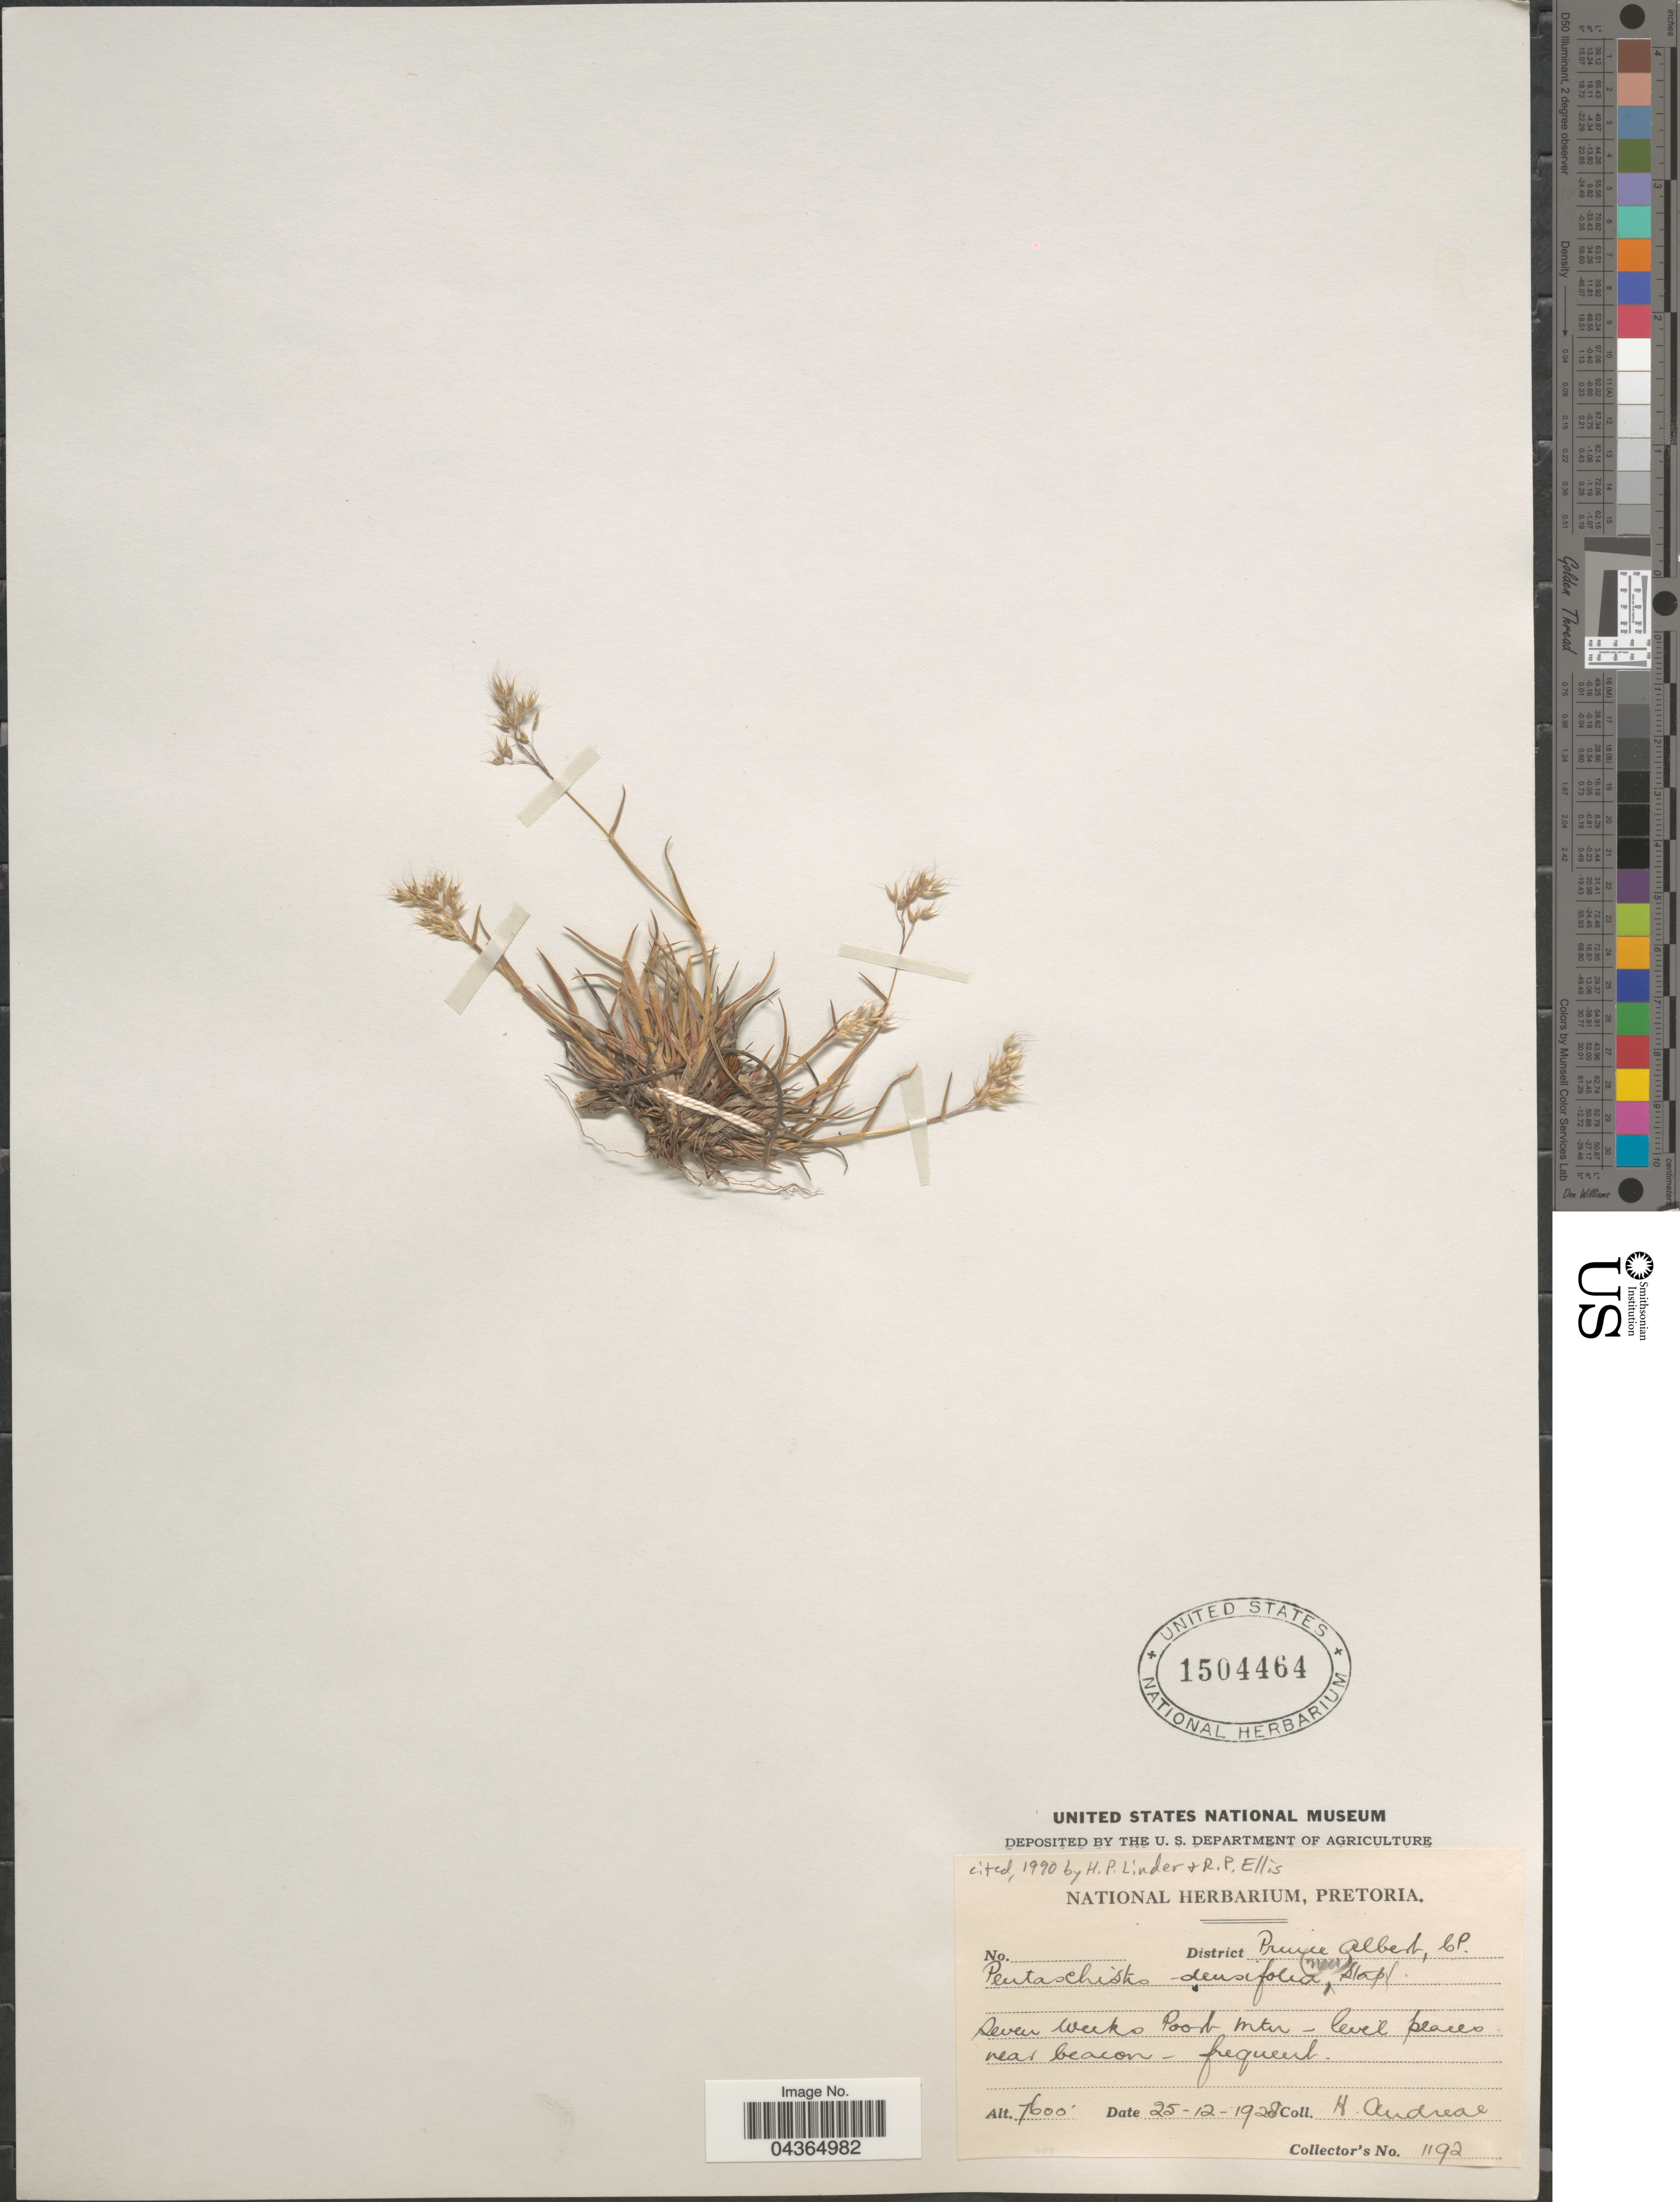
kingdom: Plantae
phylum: Tracheophyta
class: Liliopsida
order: Poales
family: Poaceae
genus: Pentameris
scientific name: Pentameris densifolia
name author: (Nees) Steud.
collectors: H. Andreae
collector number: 1192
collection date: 1928-12-25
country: South Africa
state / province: Western Cape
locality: District Prince Albert. Seven Weeks Poort mtn-level places near beacon.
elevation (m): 2316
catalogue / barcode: US 1504464